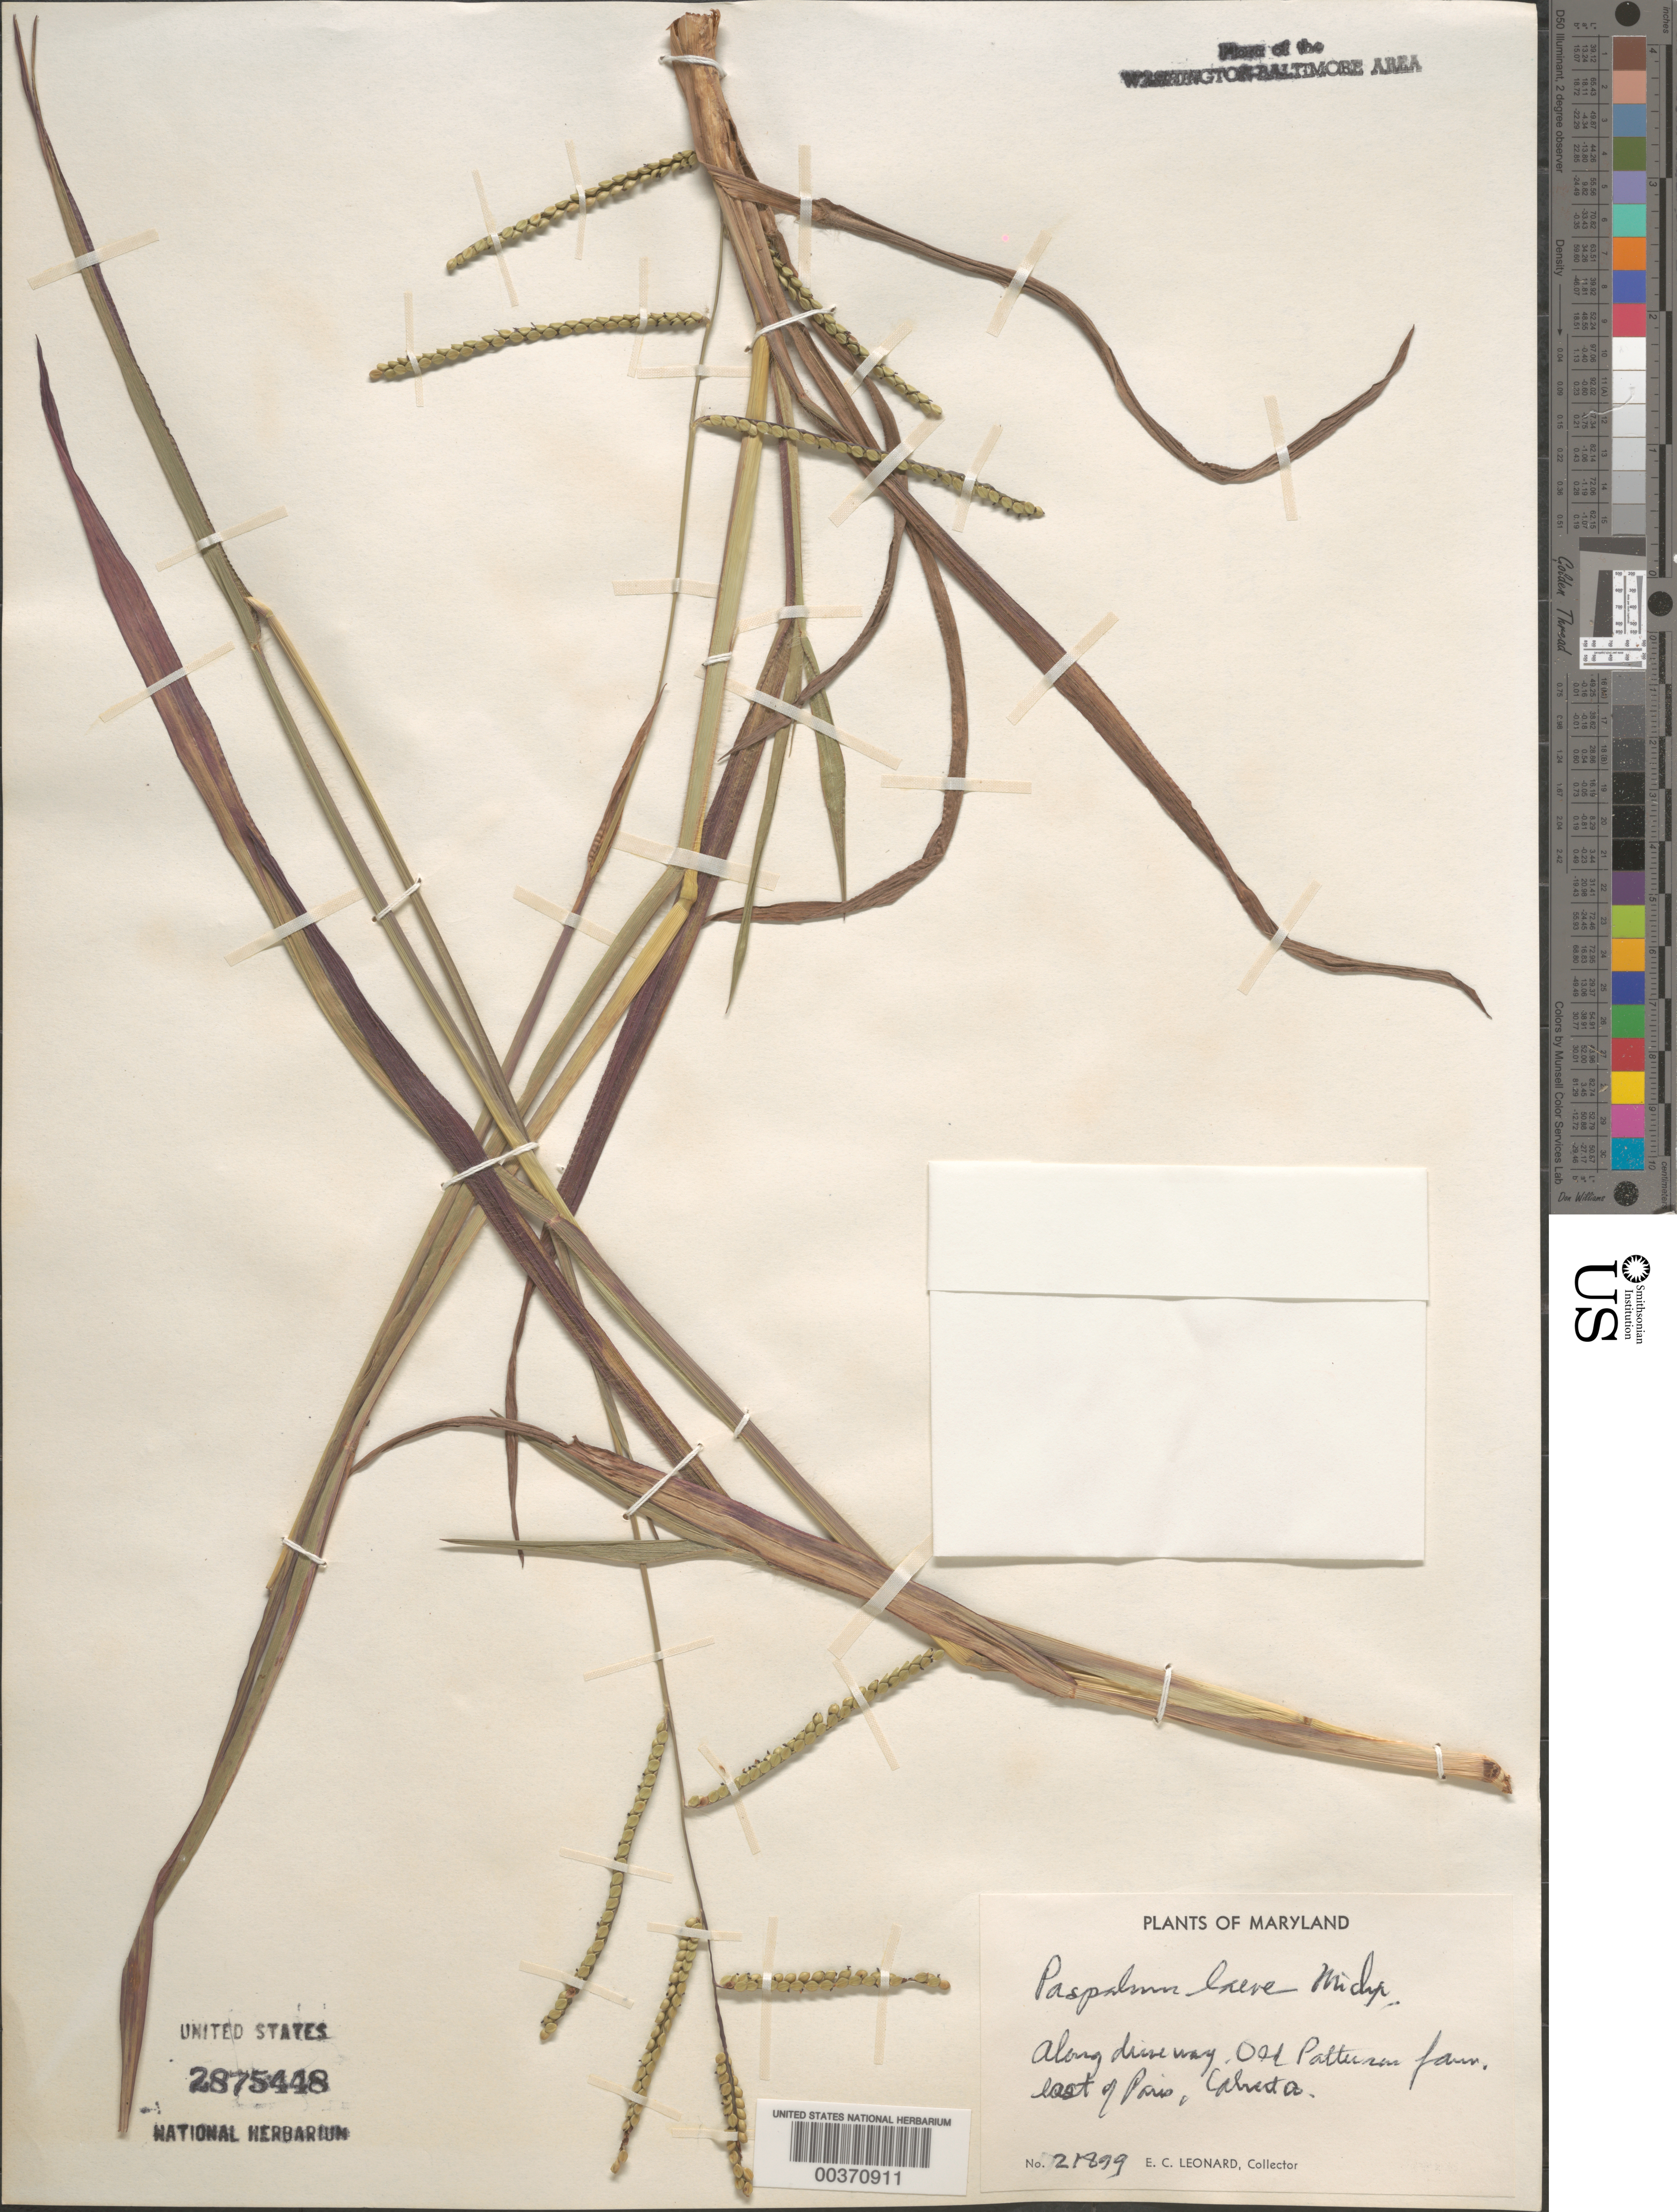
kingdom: Plantae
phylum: Tracheophyta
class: Liliopsida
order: Poales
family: Poaceae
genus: Paspalum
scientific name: Paspalum laeve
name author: Michx.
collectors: E. C. Leonard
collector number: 21899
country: United States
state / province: Maryland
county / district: Calvert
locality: East of Paris, Patterson Farm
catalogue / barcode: US 2875448